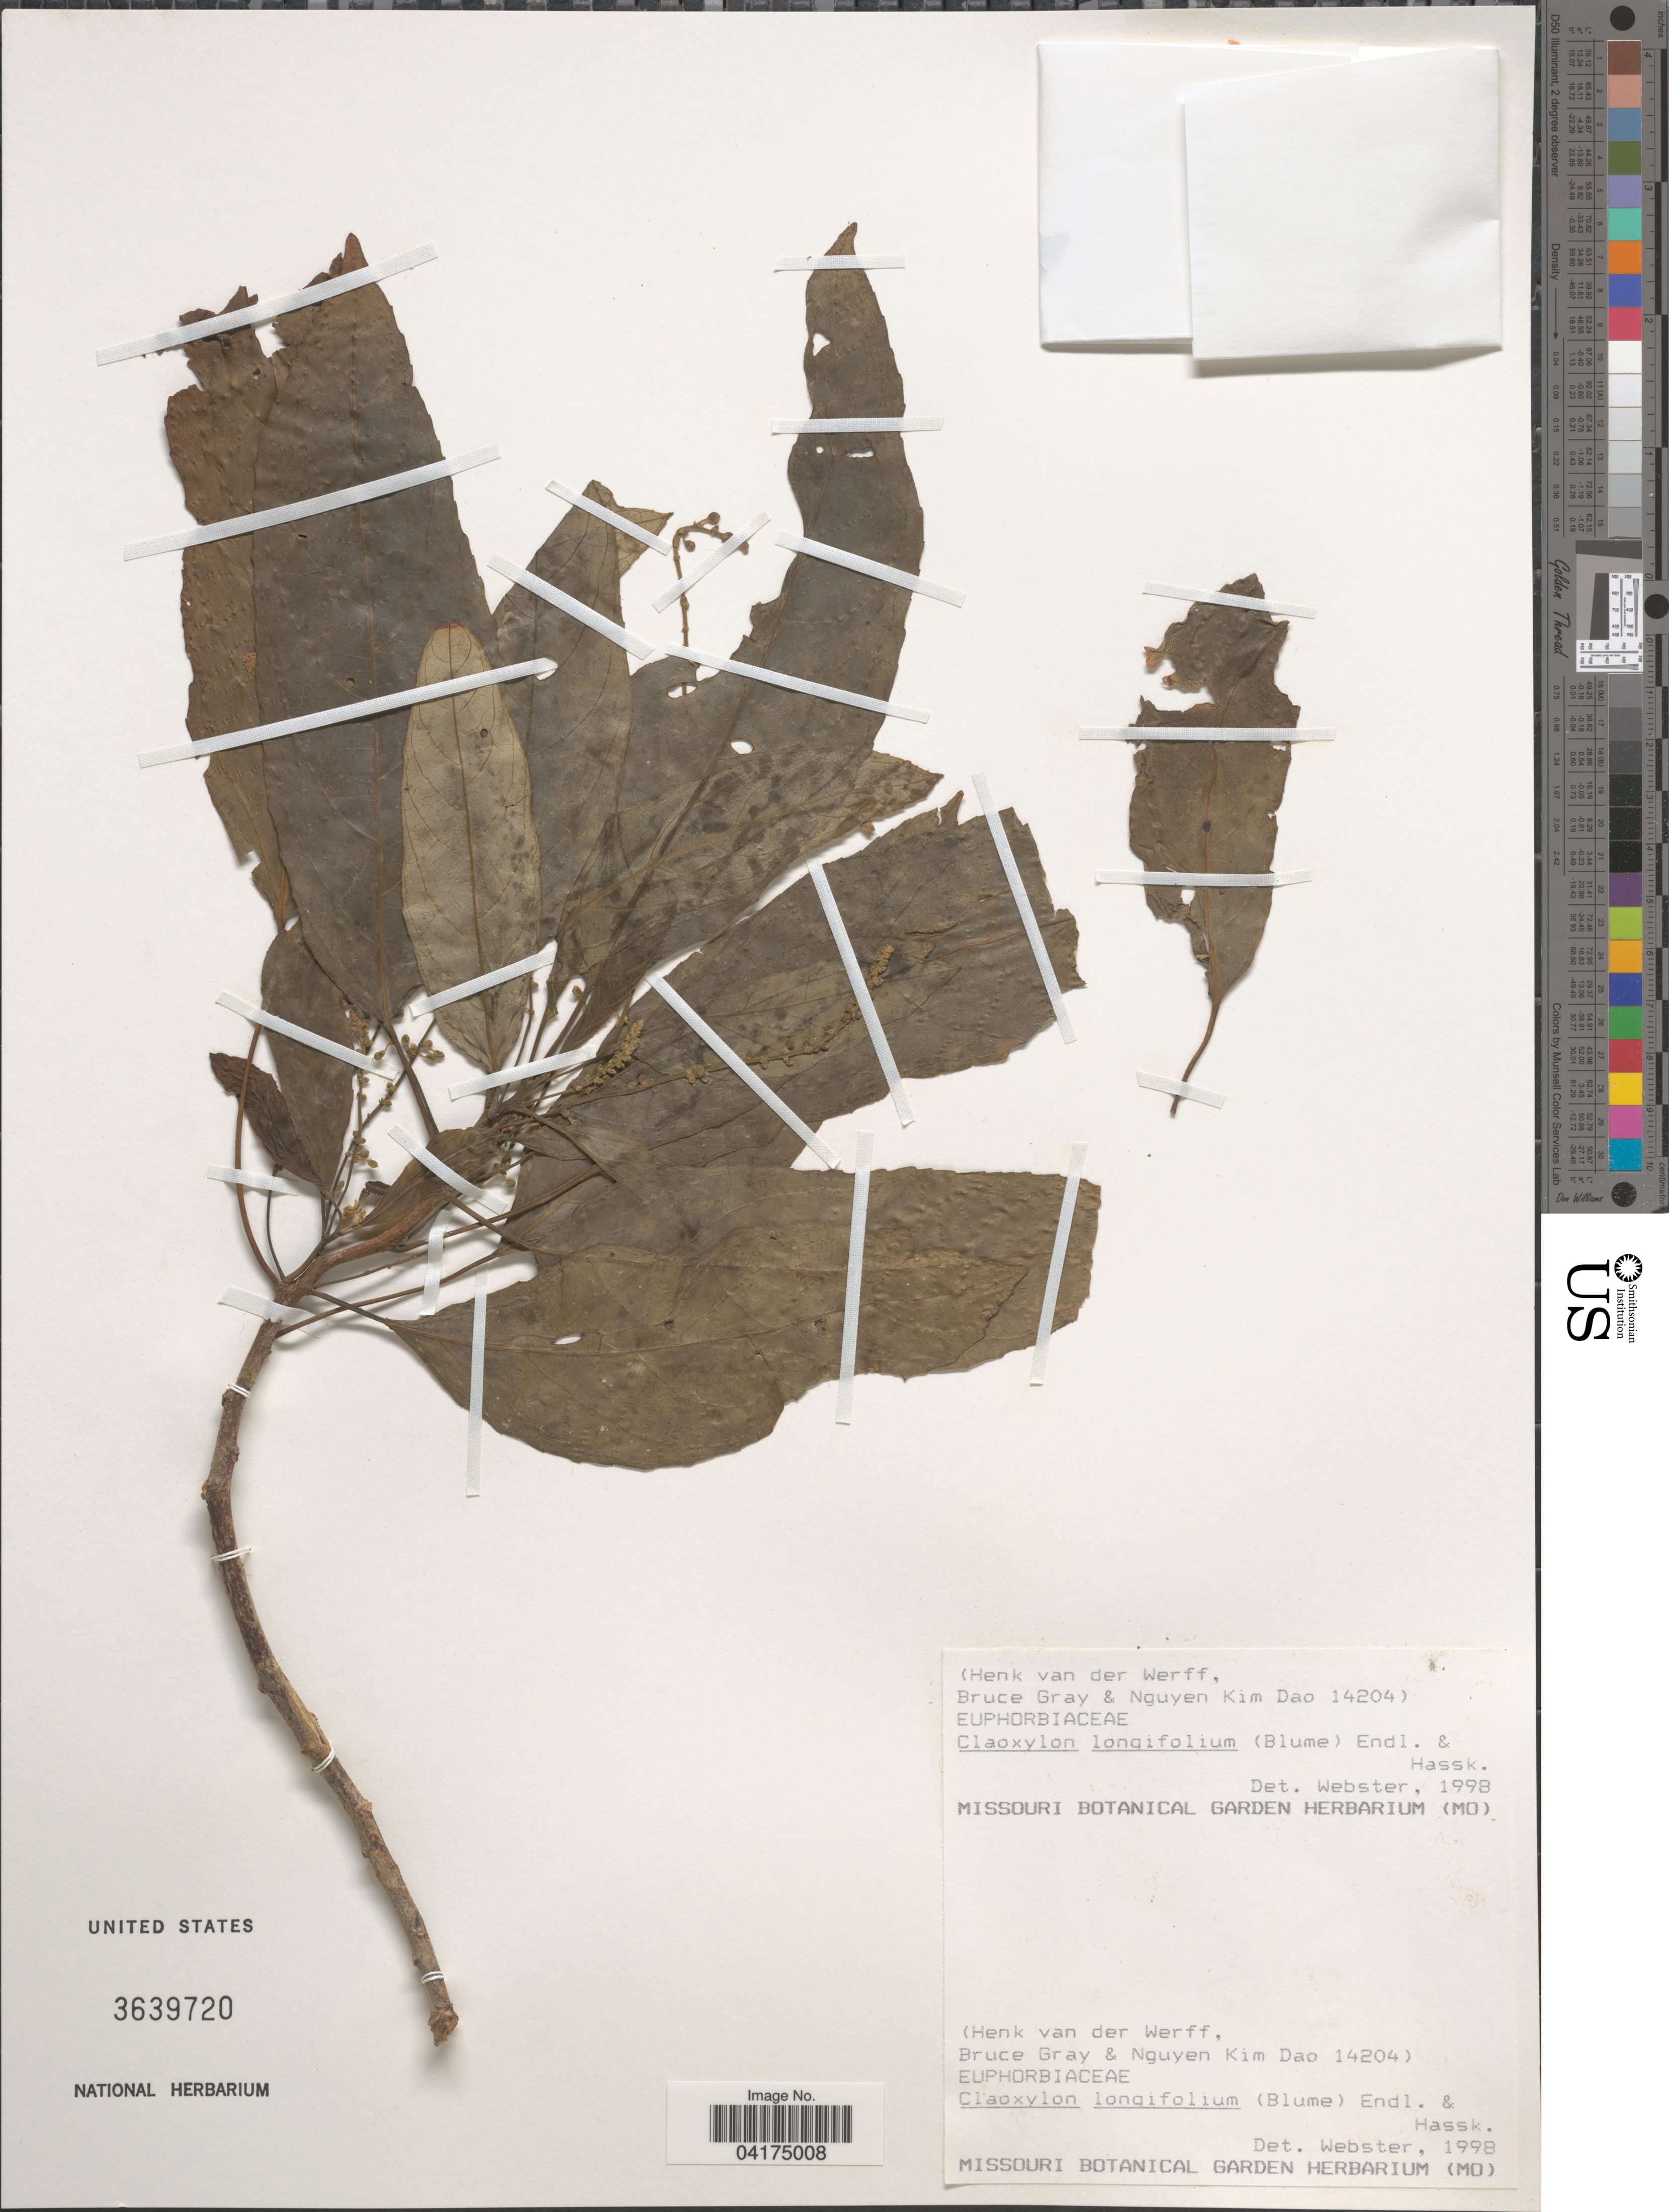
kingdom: Plantae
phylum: Tracheophyta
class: Magnoliopsida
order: Malpighiales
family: Euphorbiaceae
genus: Claoxylon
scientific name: Claoxylon longifolium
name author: (Blume) Endl. & Hassk.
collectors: H. van der Werff, B. Gray & N. Dao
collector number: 14204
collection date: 1997-04-01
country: Vietnam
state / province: Ninh Binh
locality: Cuc Phuong National Park. Forest on limestone, 30-40 m tall. ; Small tree, 5 m; flowers white.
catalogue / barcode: US 3639720